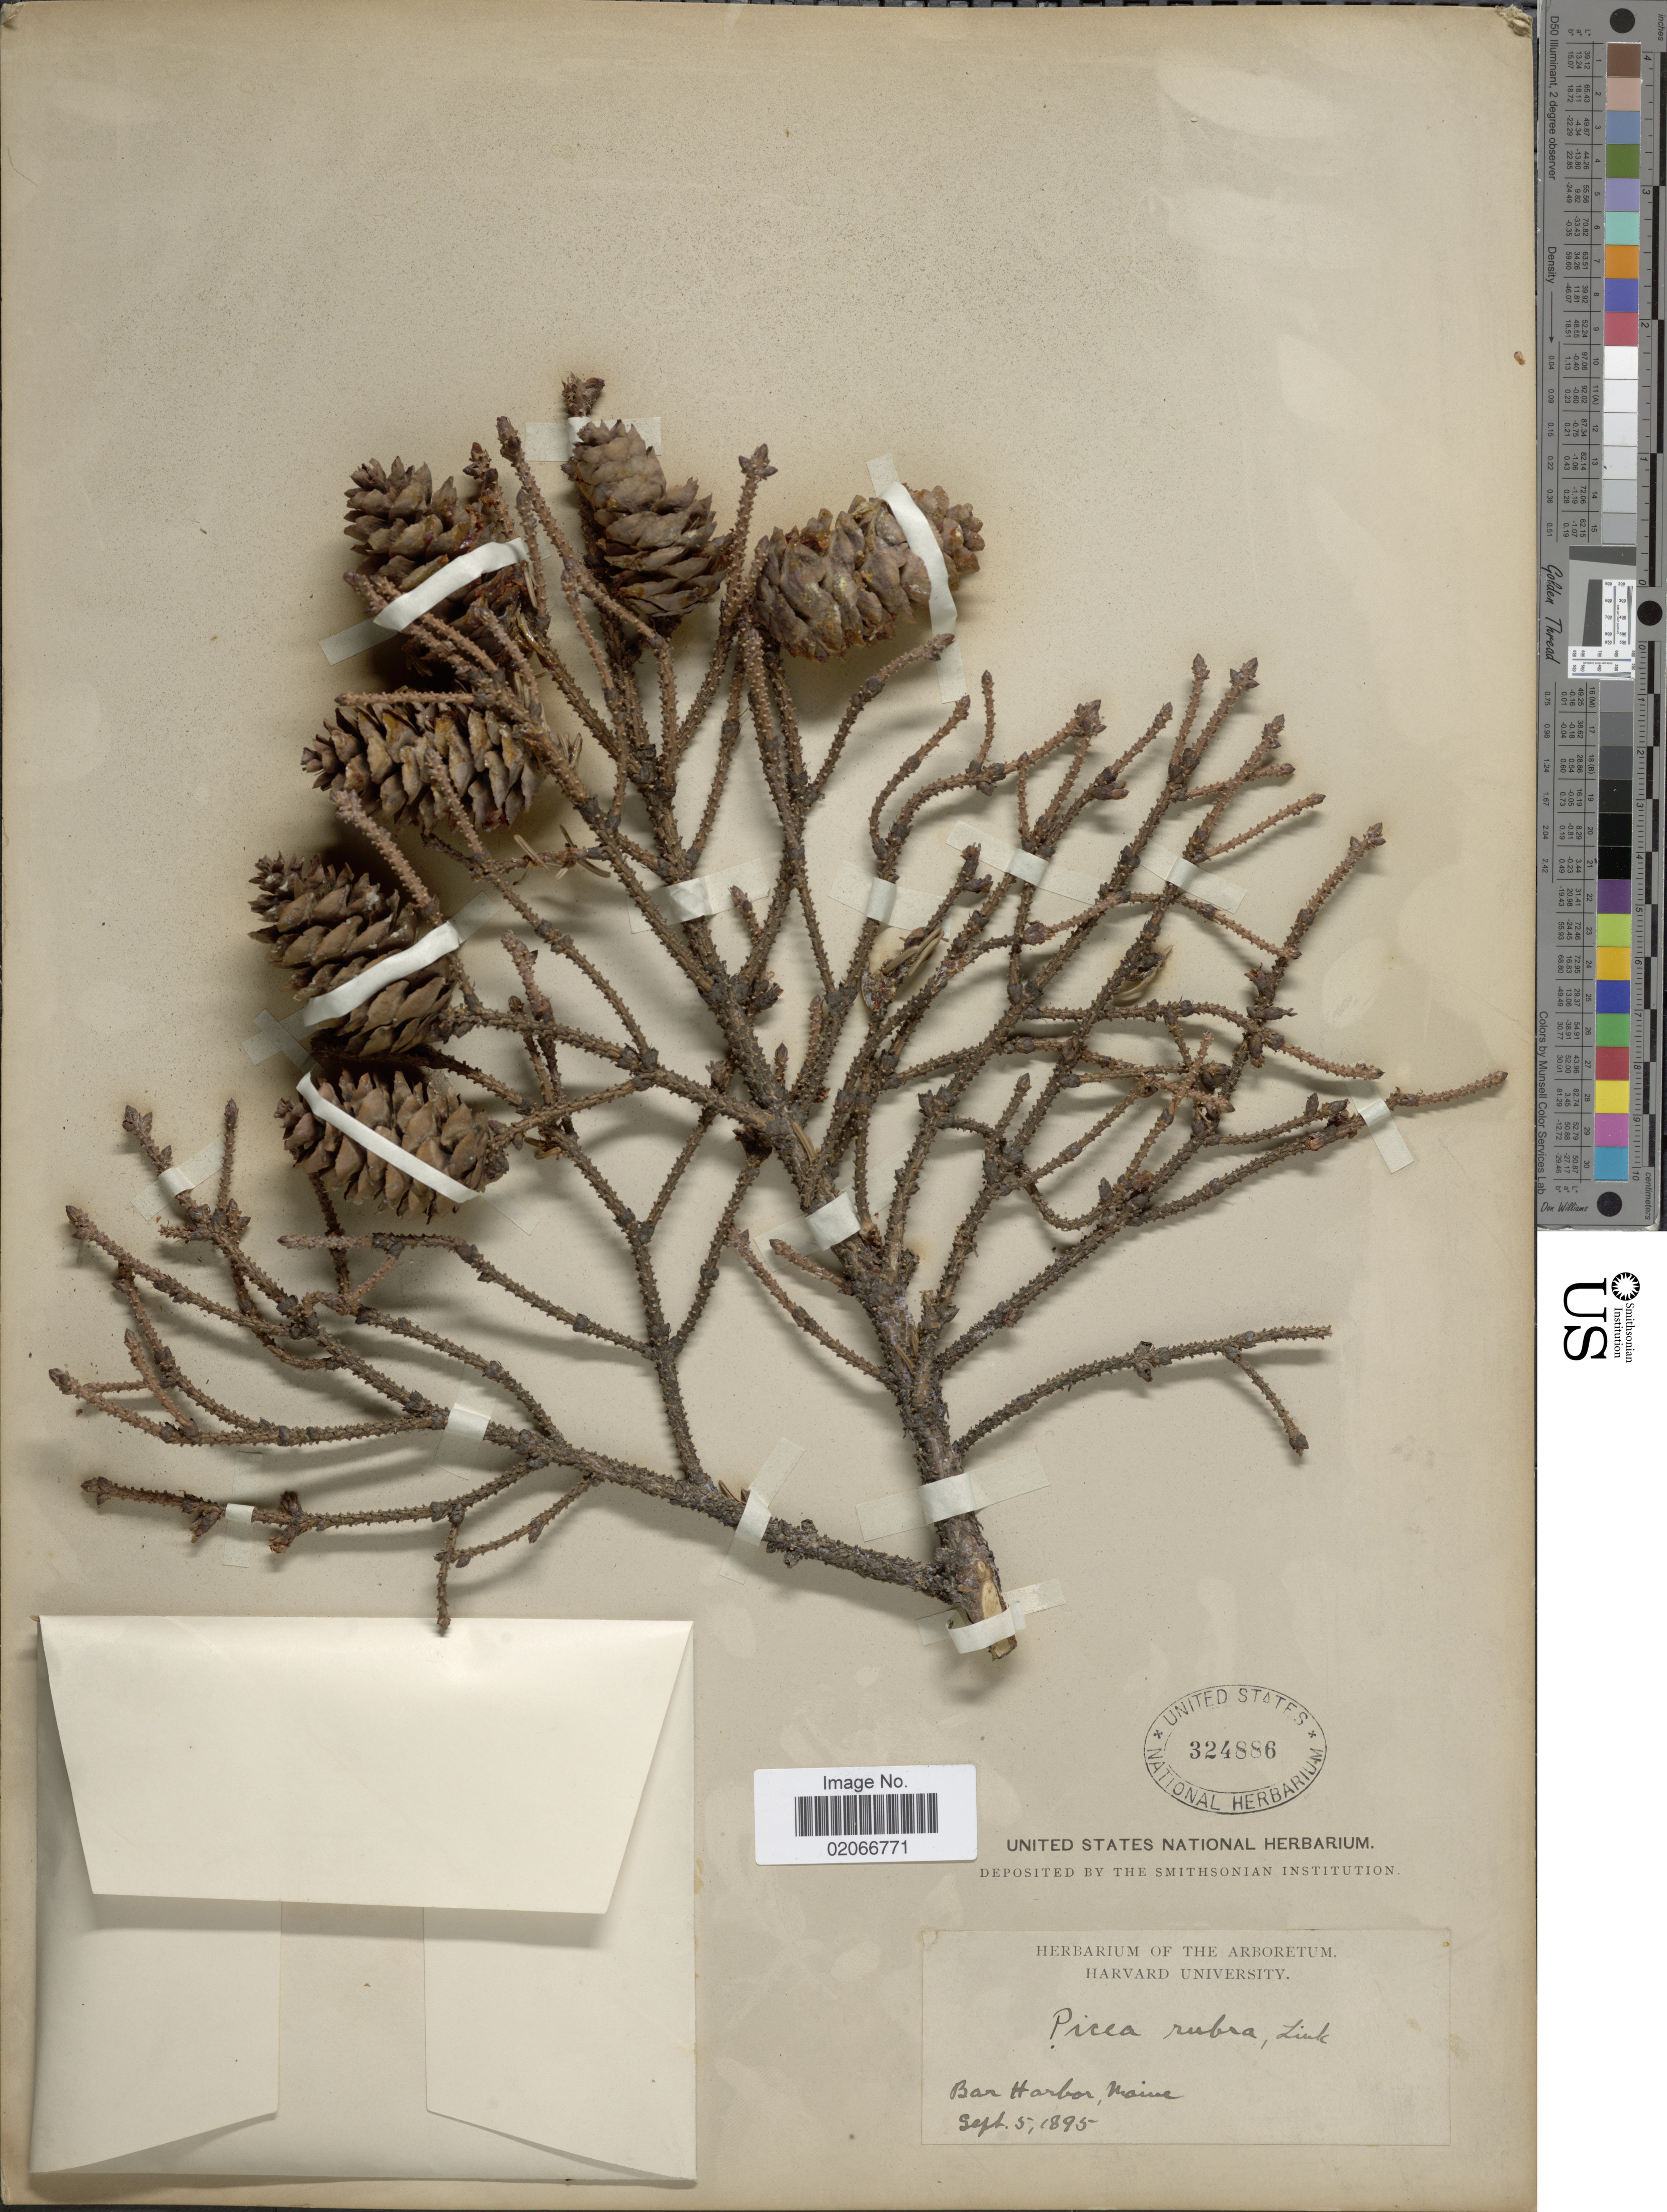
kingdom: Plantae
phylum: Tracheophyta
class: Pinopsida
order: Pinales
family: Pinaceae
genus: Picea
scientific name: Picea rubens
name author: Sarg.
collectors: ex herb. Harvard University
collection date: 1895-09-05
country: United States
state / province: Maine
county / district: Hancock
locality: Bar Harbor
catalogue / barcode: US 324886